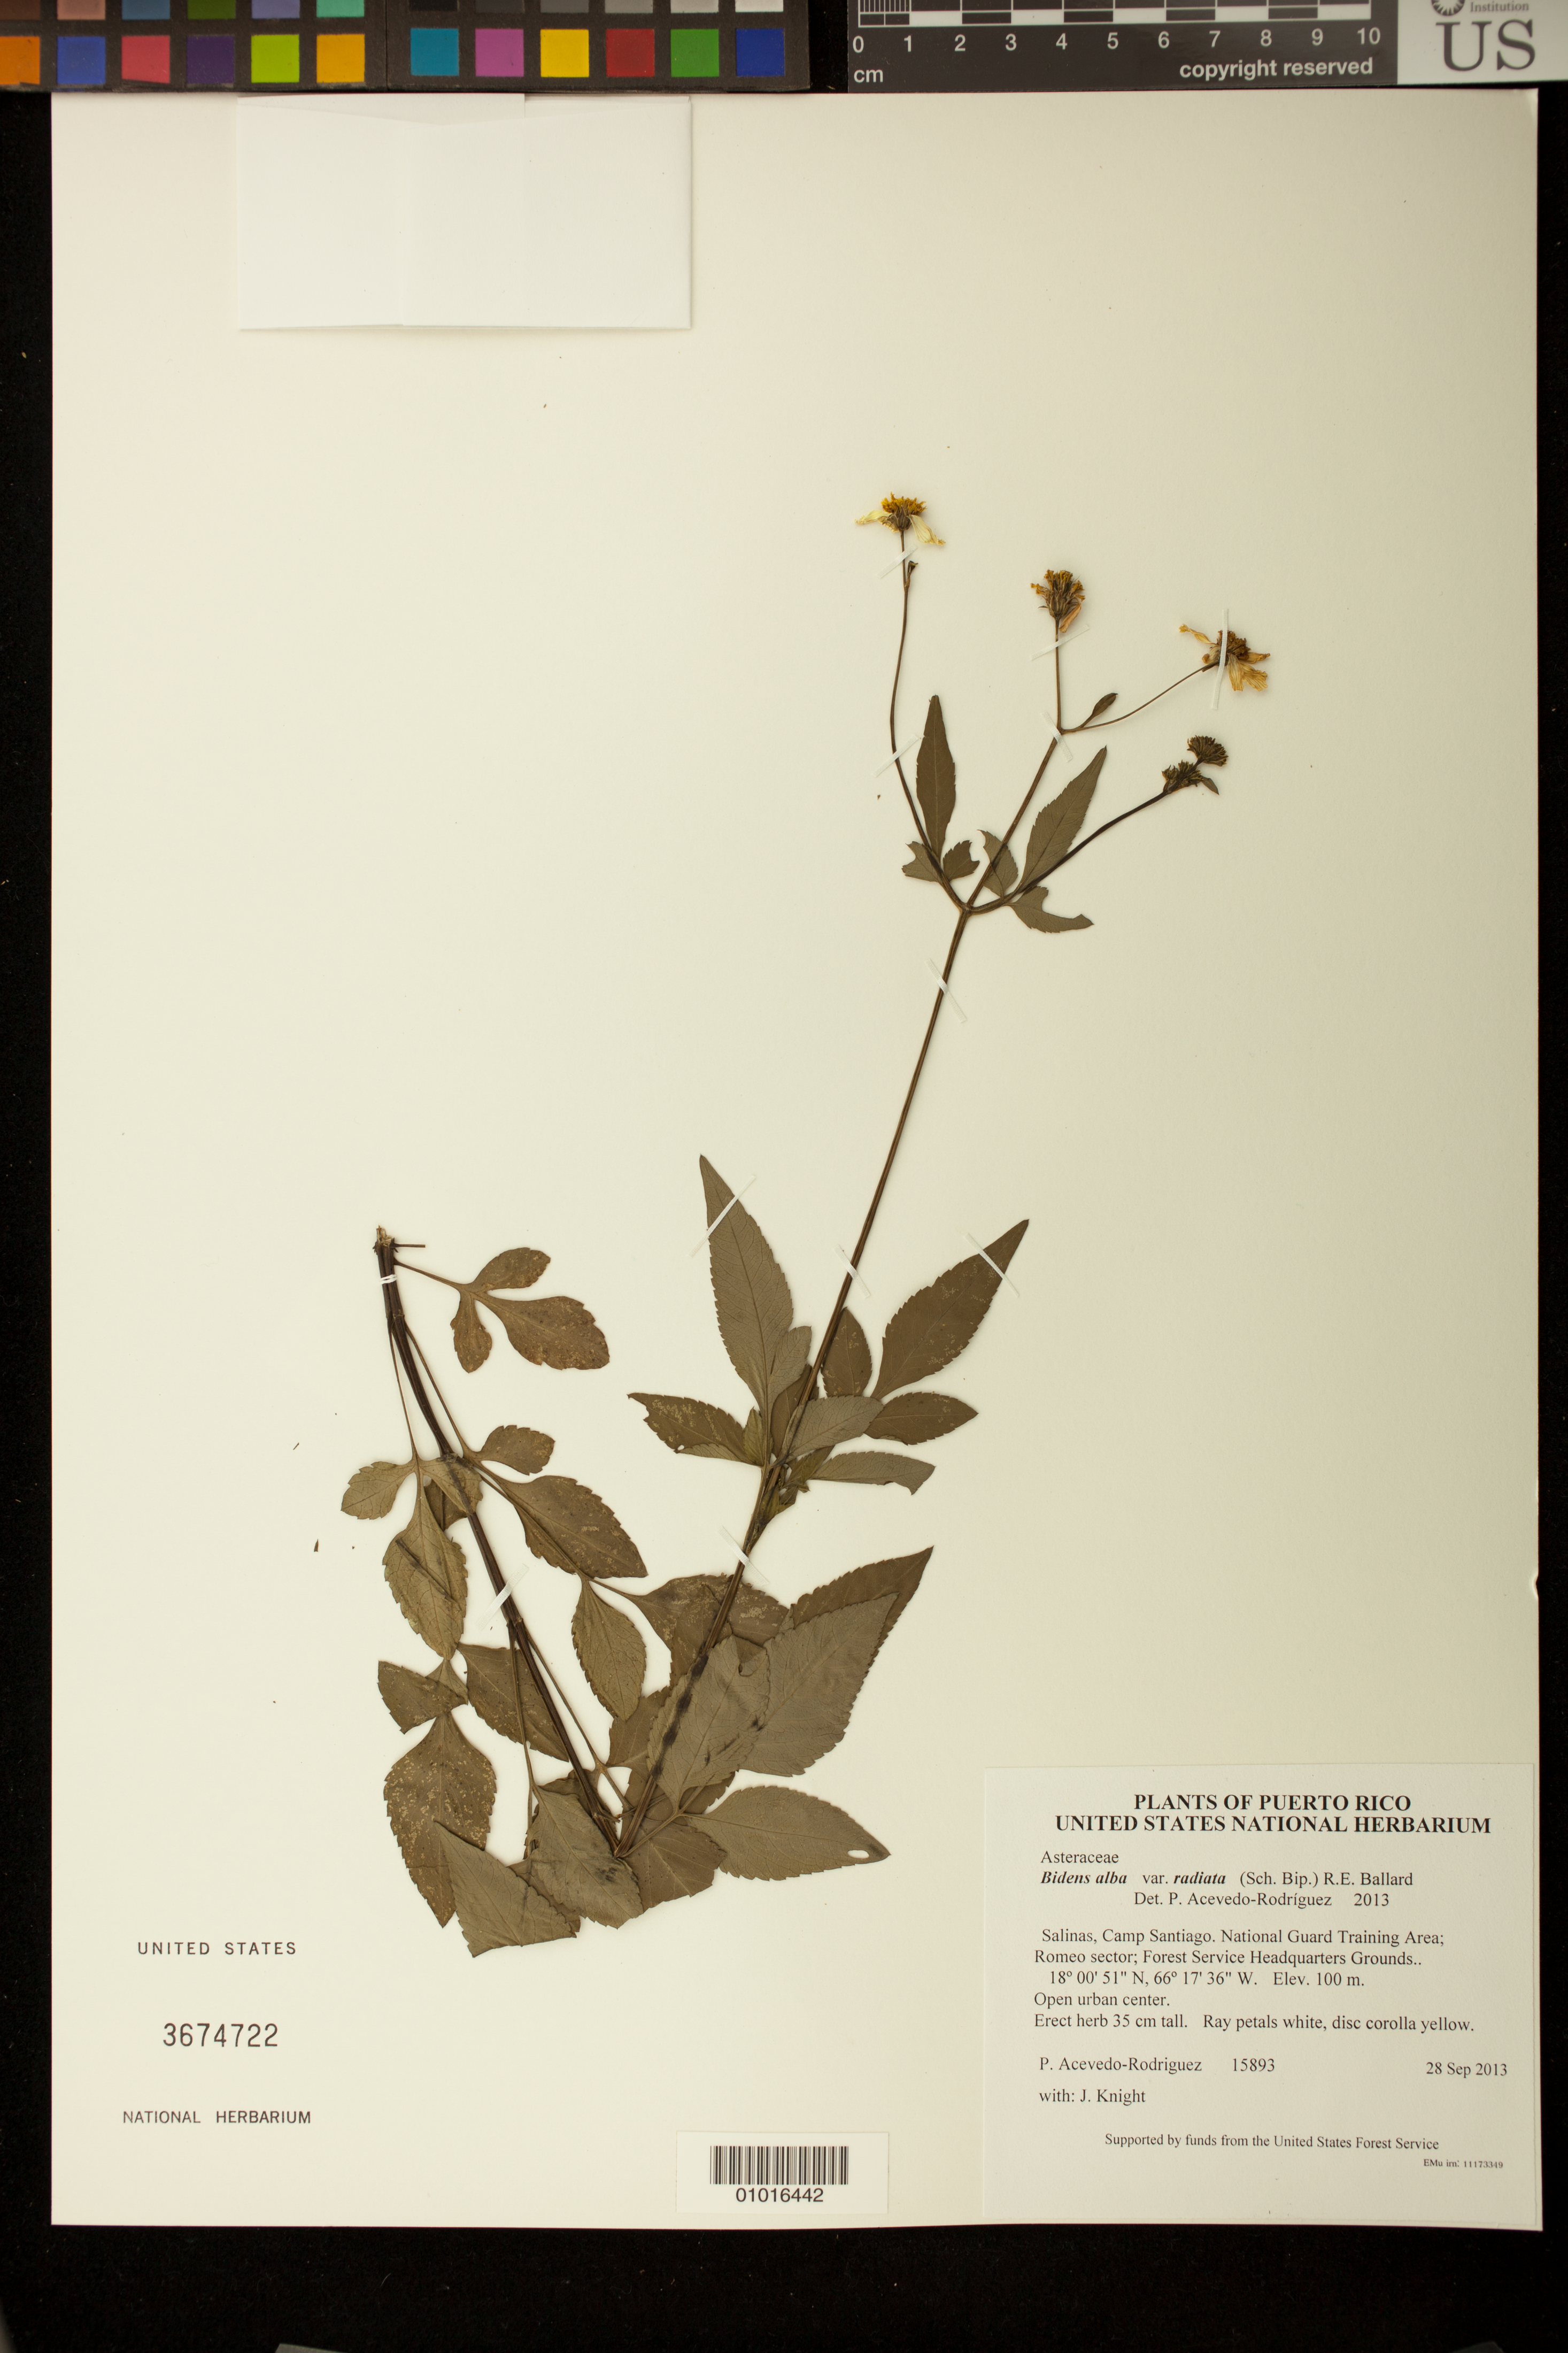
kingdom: Plantae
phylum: Tracheophyta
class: Magnoliopsida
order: Asterales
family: Asteraceae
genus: Bidens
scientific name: Bidens alba var. radiata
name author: (Sch. Bip.) R.E. Ballard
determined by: Acevedo-Rodríguez, P., (BOT), Smithsonian Institution - National Museum of Natural History (UNITED STATES)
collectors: P. Acevedo-Rodr. & J. Knight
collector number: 15893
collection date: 2013-09-28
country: Puerto Rico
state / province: Salinas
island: Puerto Rico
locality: Camp Santiago. National Guard Training Area; Romeo sector; Forest Service Headquarters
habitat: Open urban center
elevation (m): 100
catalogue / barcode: US 3674722